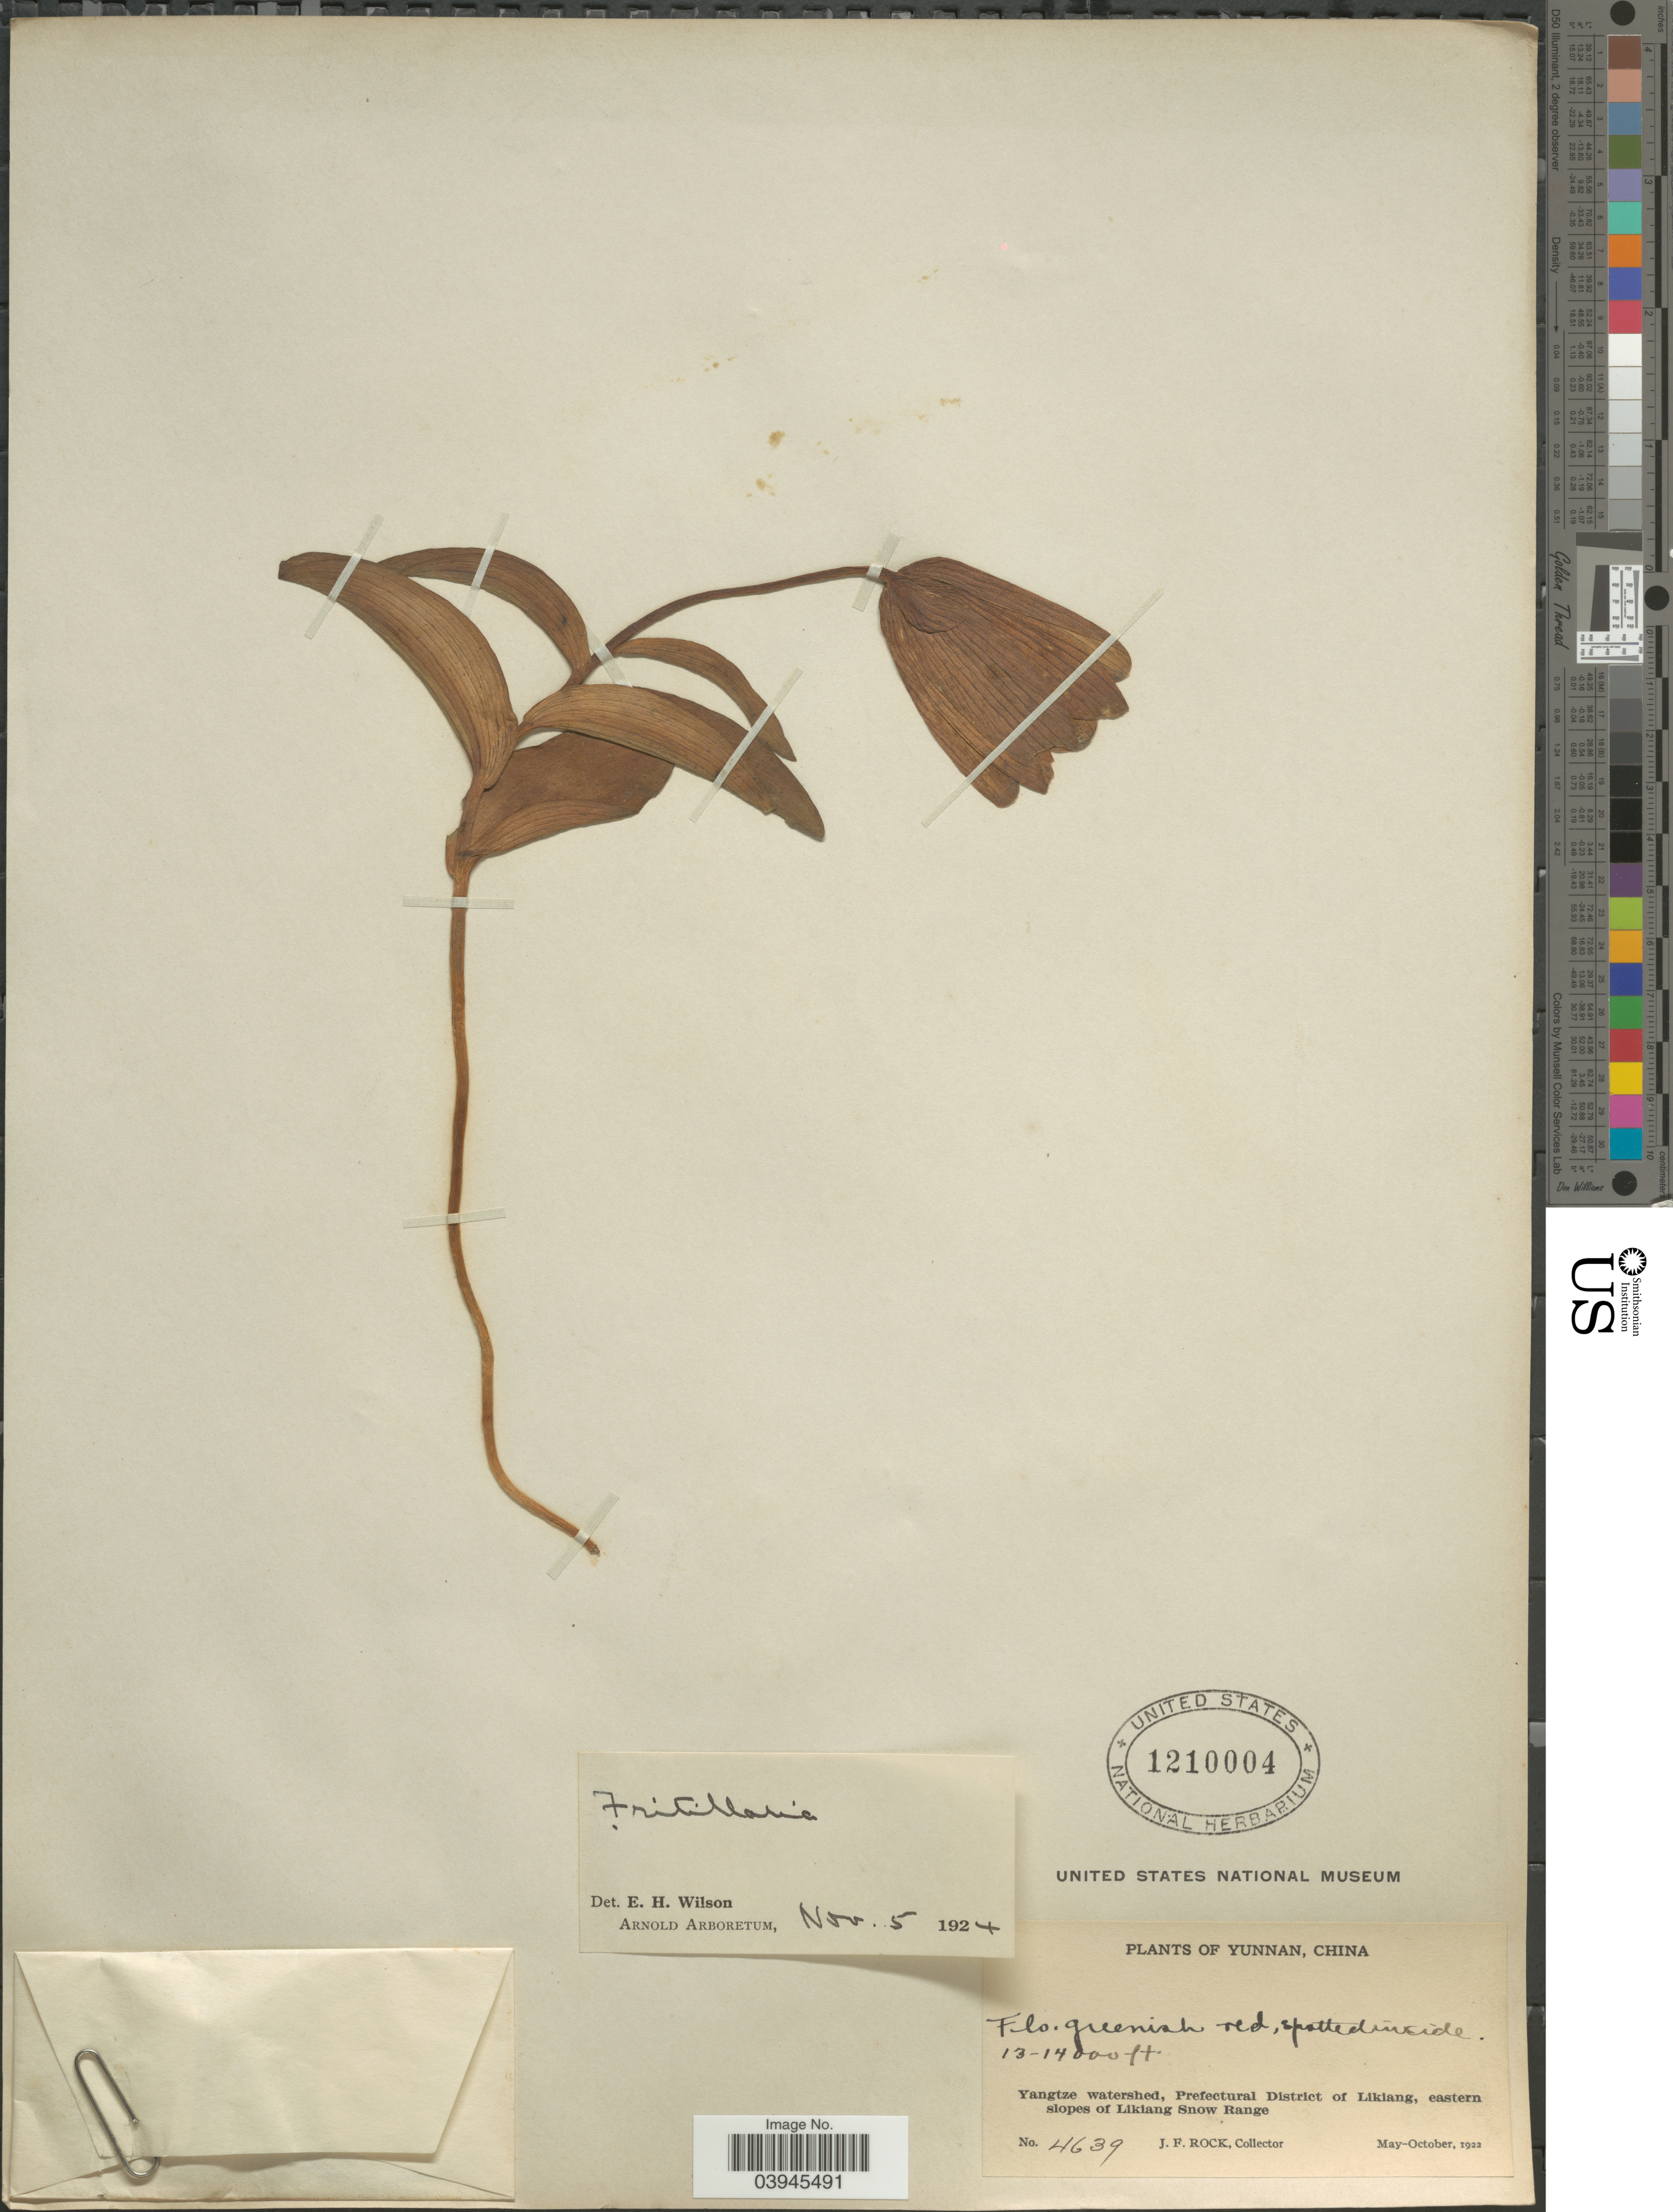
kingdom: Plantae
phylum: Tracheophyta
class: Liliopsida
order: Liliales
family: Liliaceae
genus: Fritillaria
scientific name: Fritillaria sp.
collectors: J. Rock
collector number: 4639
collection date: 1922-05/1922-10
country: China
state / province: Yunnan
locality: Yangtze watershed, Prefectural District of Likiang, eastern slopes of Likiang Snow Range.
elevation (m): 3962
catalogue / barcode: US 1210004